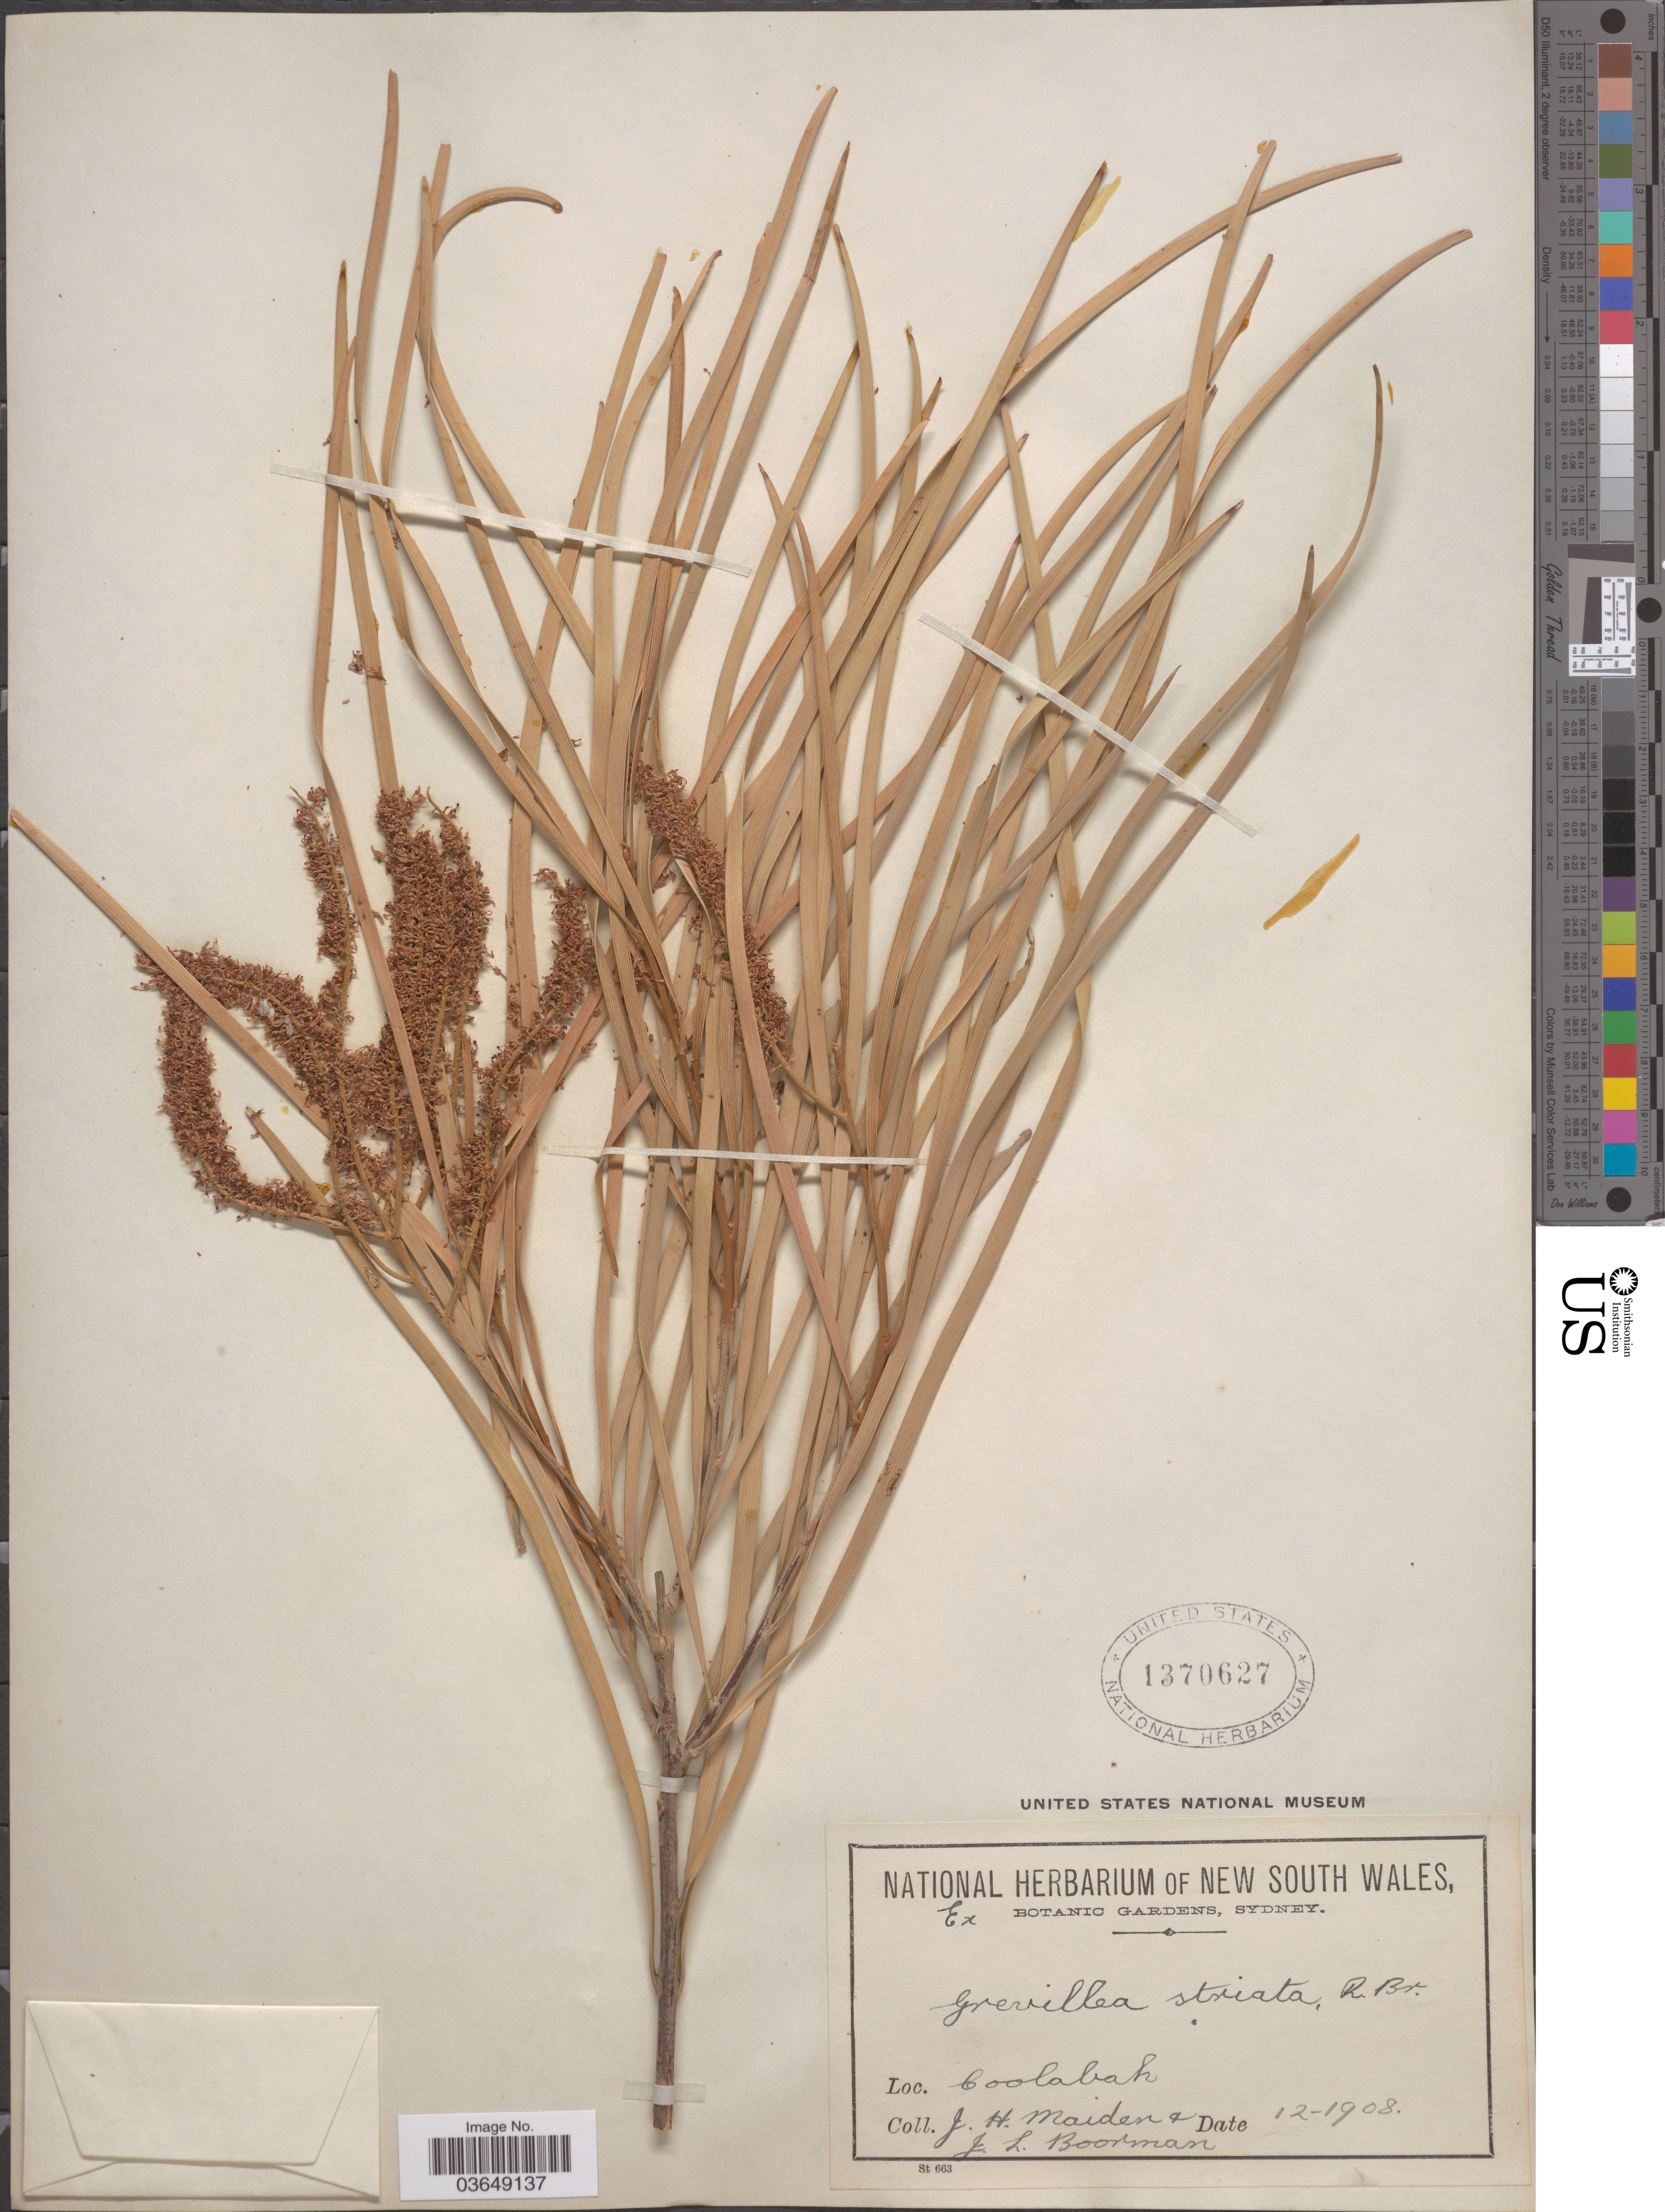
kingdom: Plantae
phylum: Tracheophyta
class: Magnoliopsida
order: Proteales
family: Proteaceae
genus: Grevillea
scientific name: Grevillea striata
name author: R. Br.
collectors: J. Maiden & J. Boorman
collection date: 1908-12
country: Australia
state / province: New South Wales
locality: Coolabah.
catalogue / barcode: US 1370627